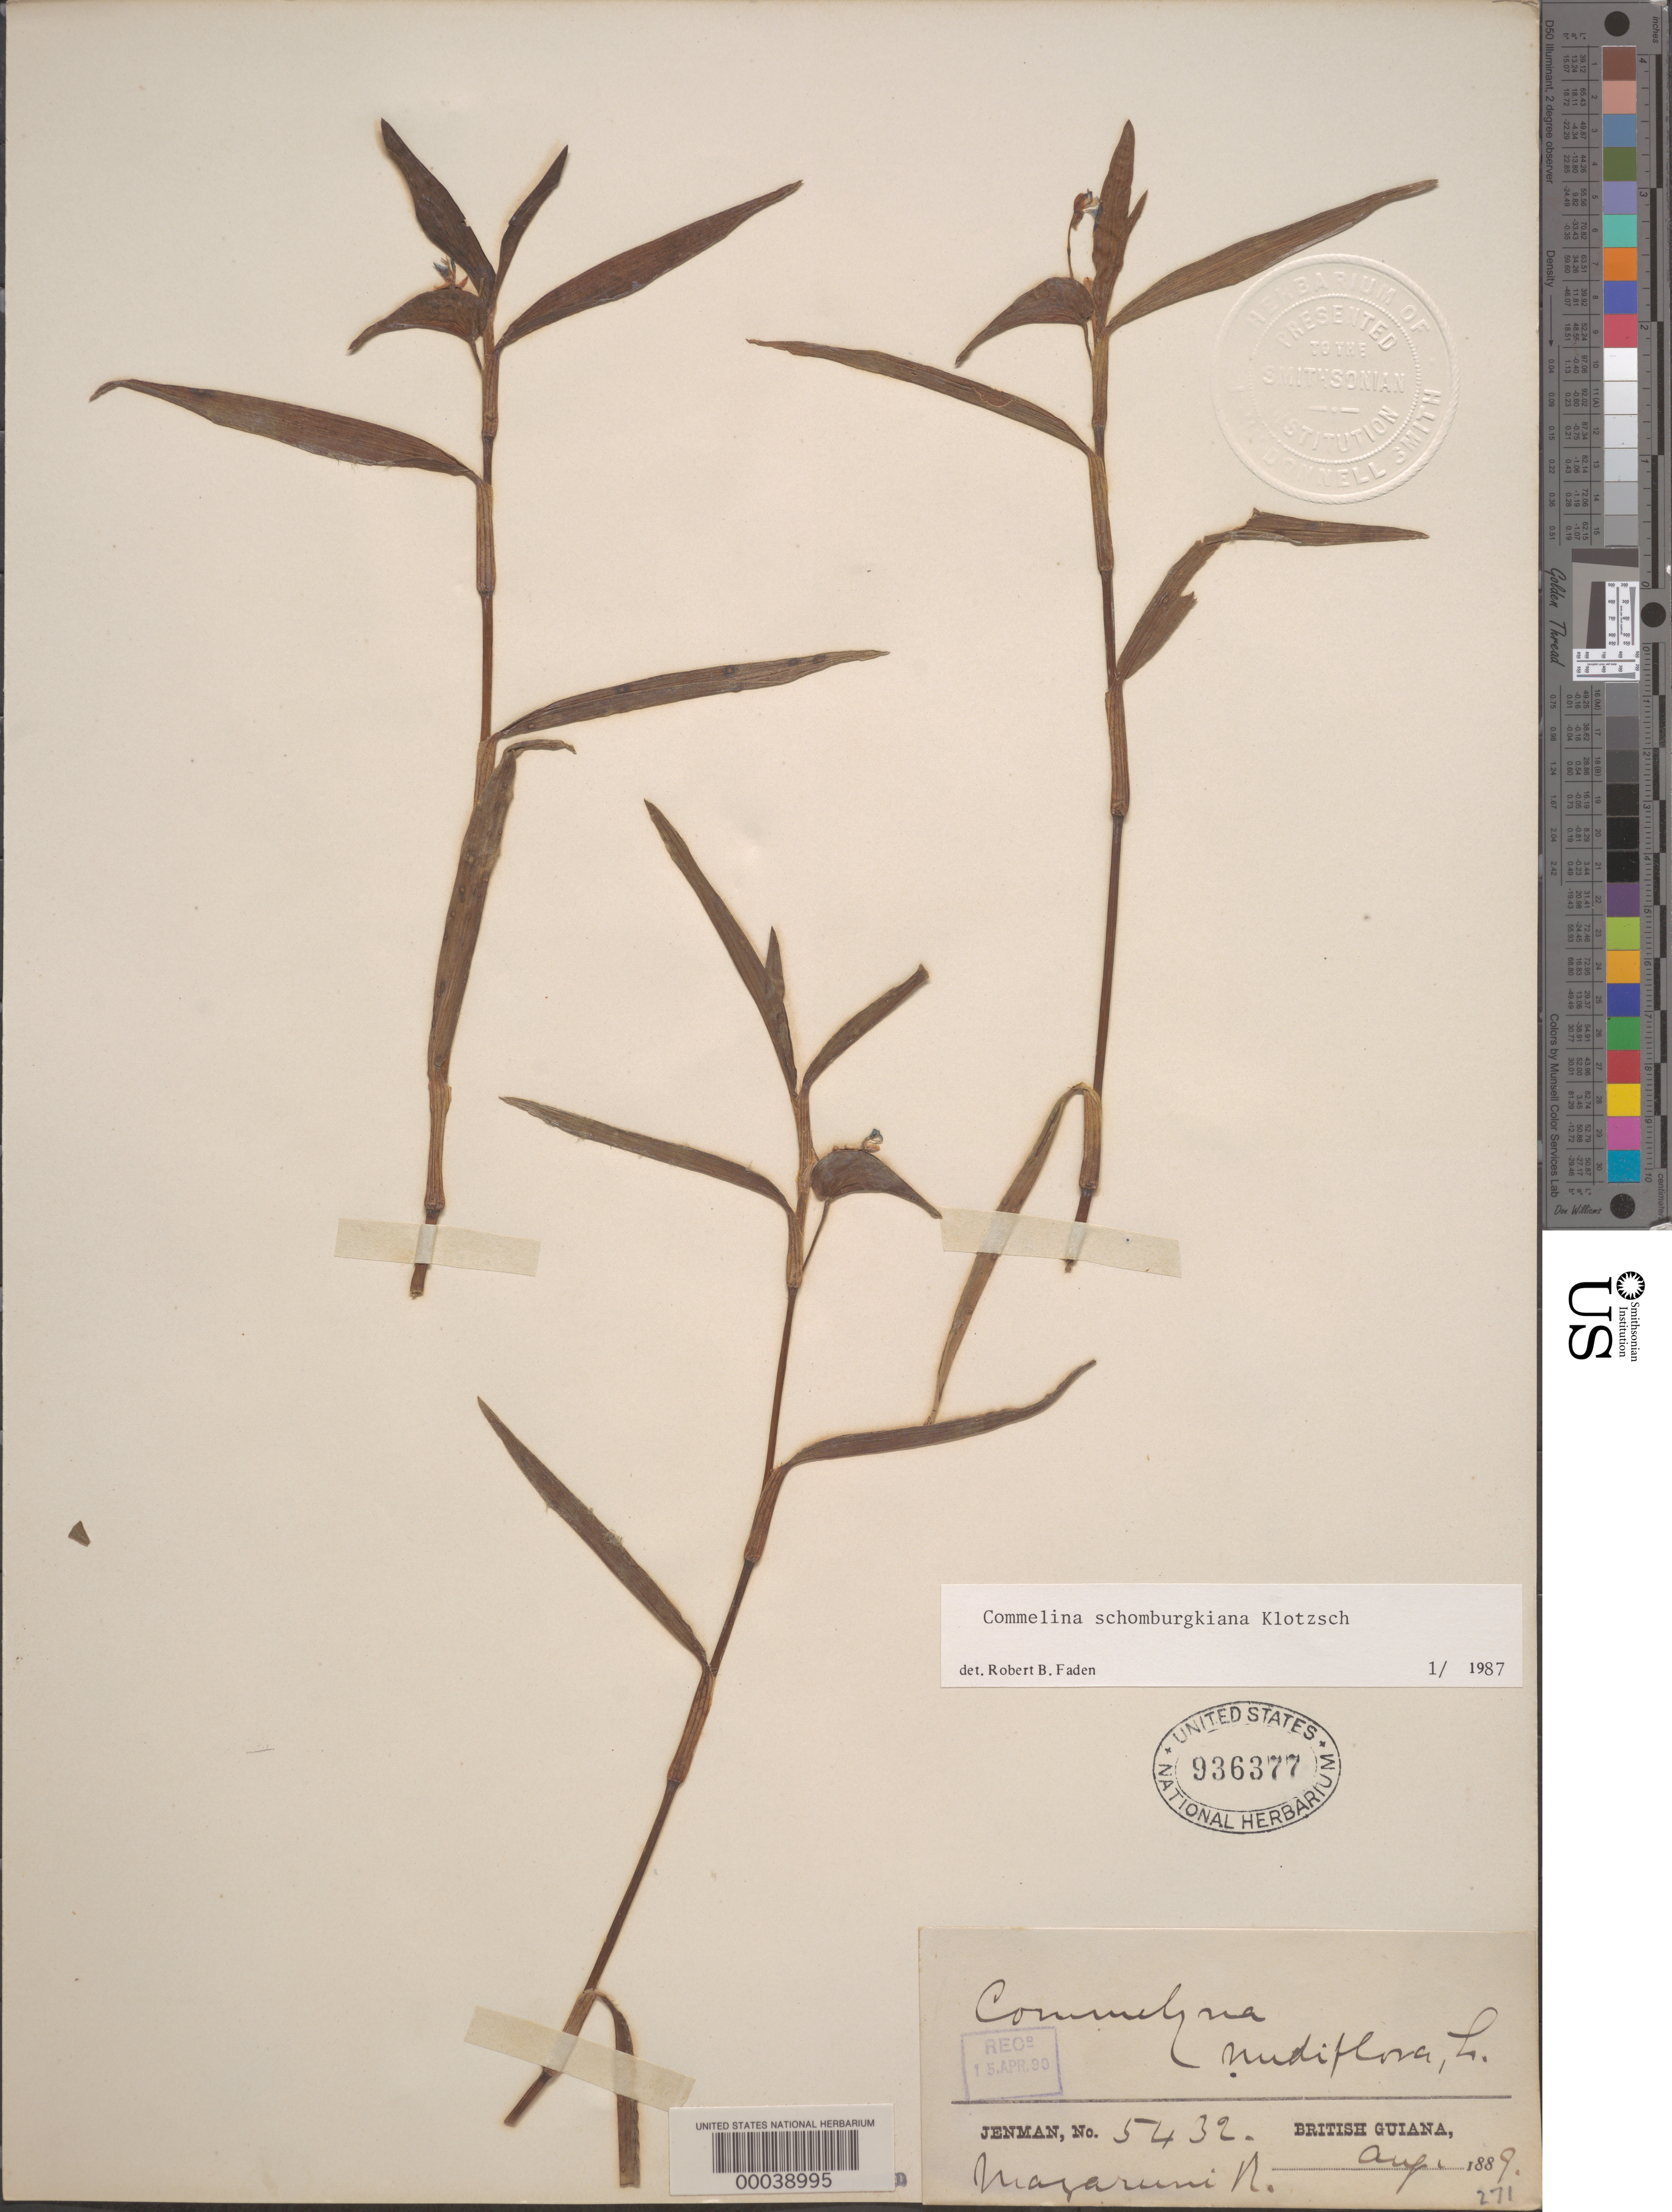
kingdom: Plantae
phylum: Tracheophyta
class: Liliopsida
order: Commelinales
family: Commelinaceae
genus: Commelina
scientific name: Commelina schomburgkiana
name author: Klotzsch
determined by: Faden, Robert B., (US), Smithsonian Institution - National Museum of Natural History (UNITED STATES)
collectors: G. S. Jenman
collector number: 5432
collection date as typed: Aug 1889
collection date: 1889-08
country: Guyana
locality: Mazaruni north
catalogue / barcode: US 936377